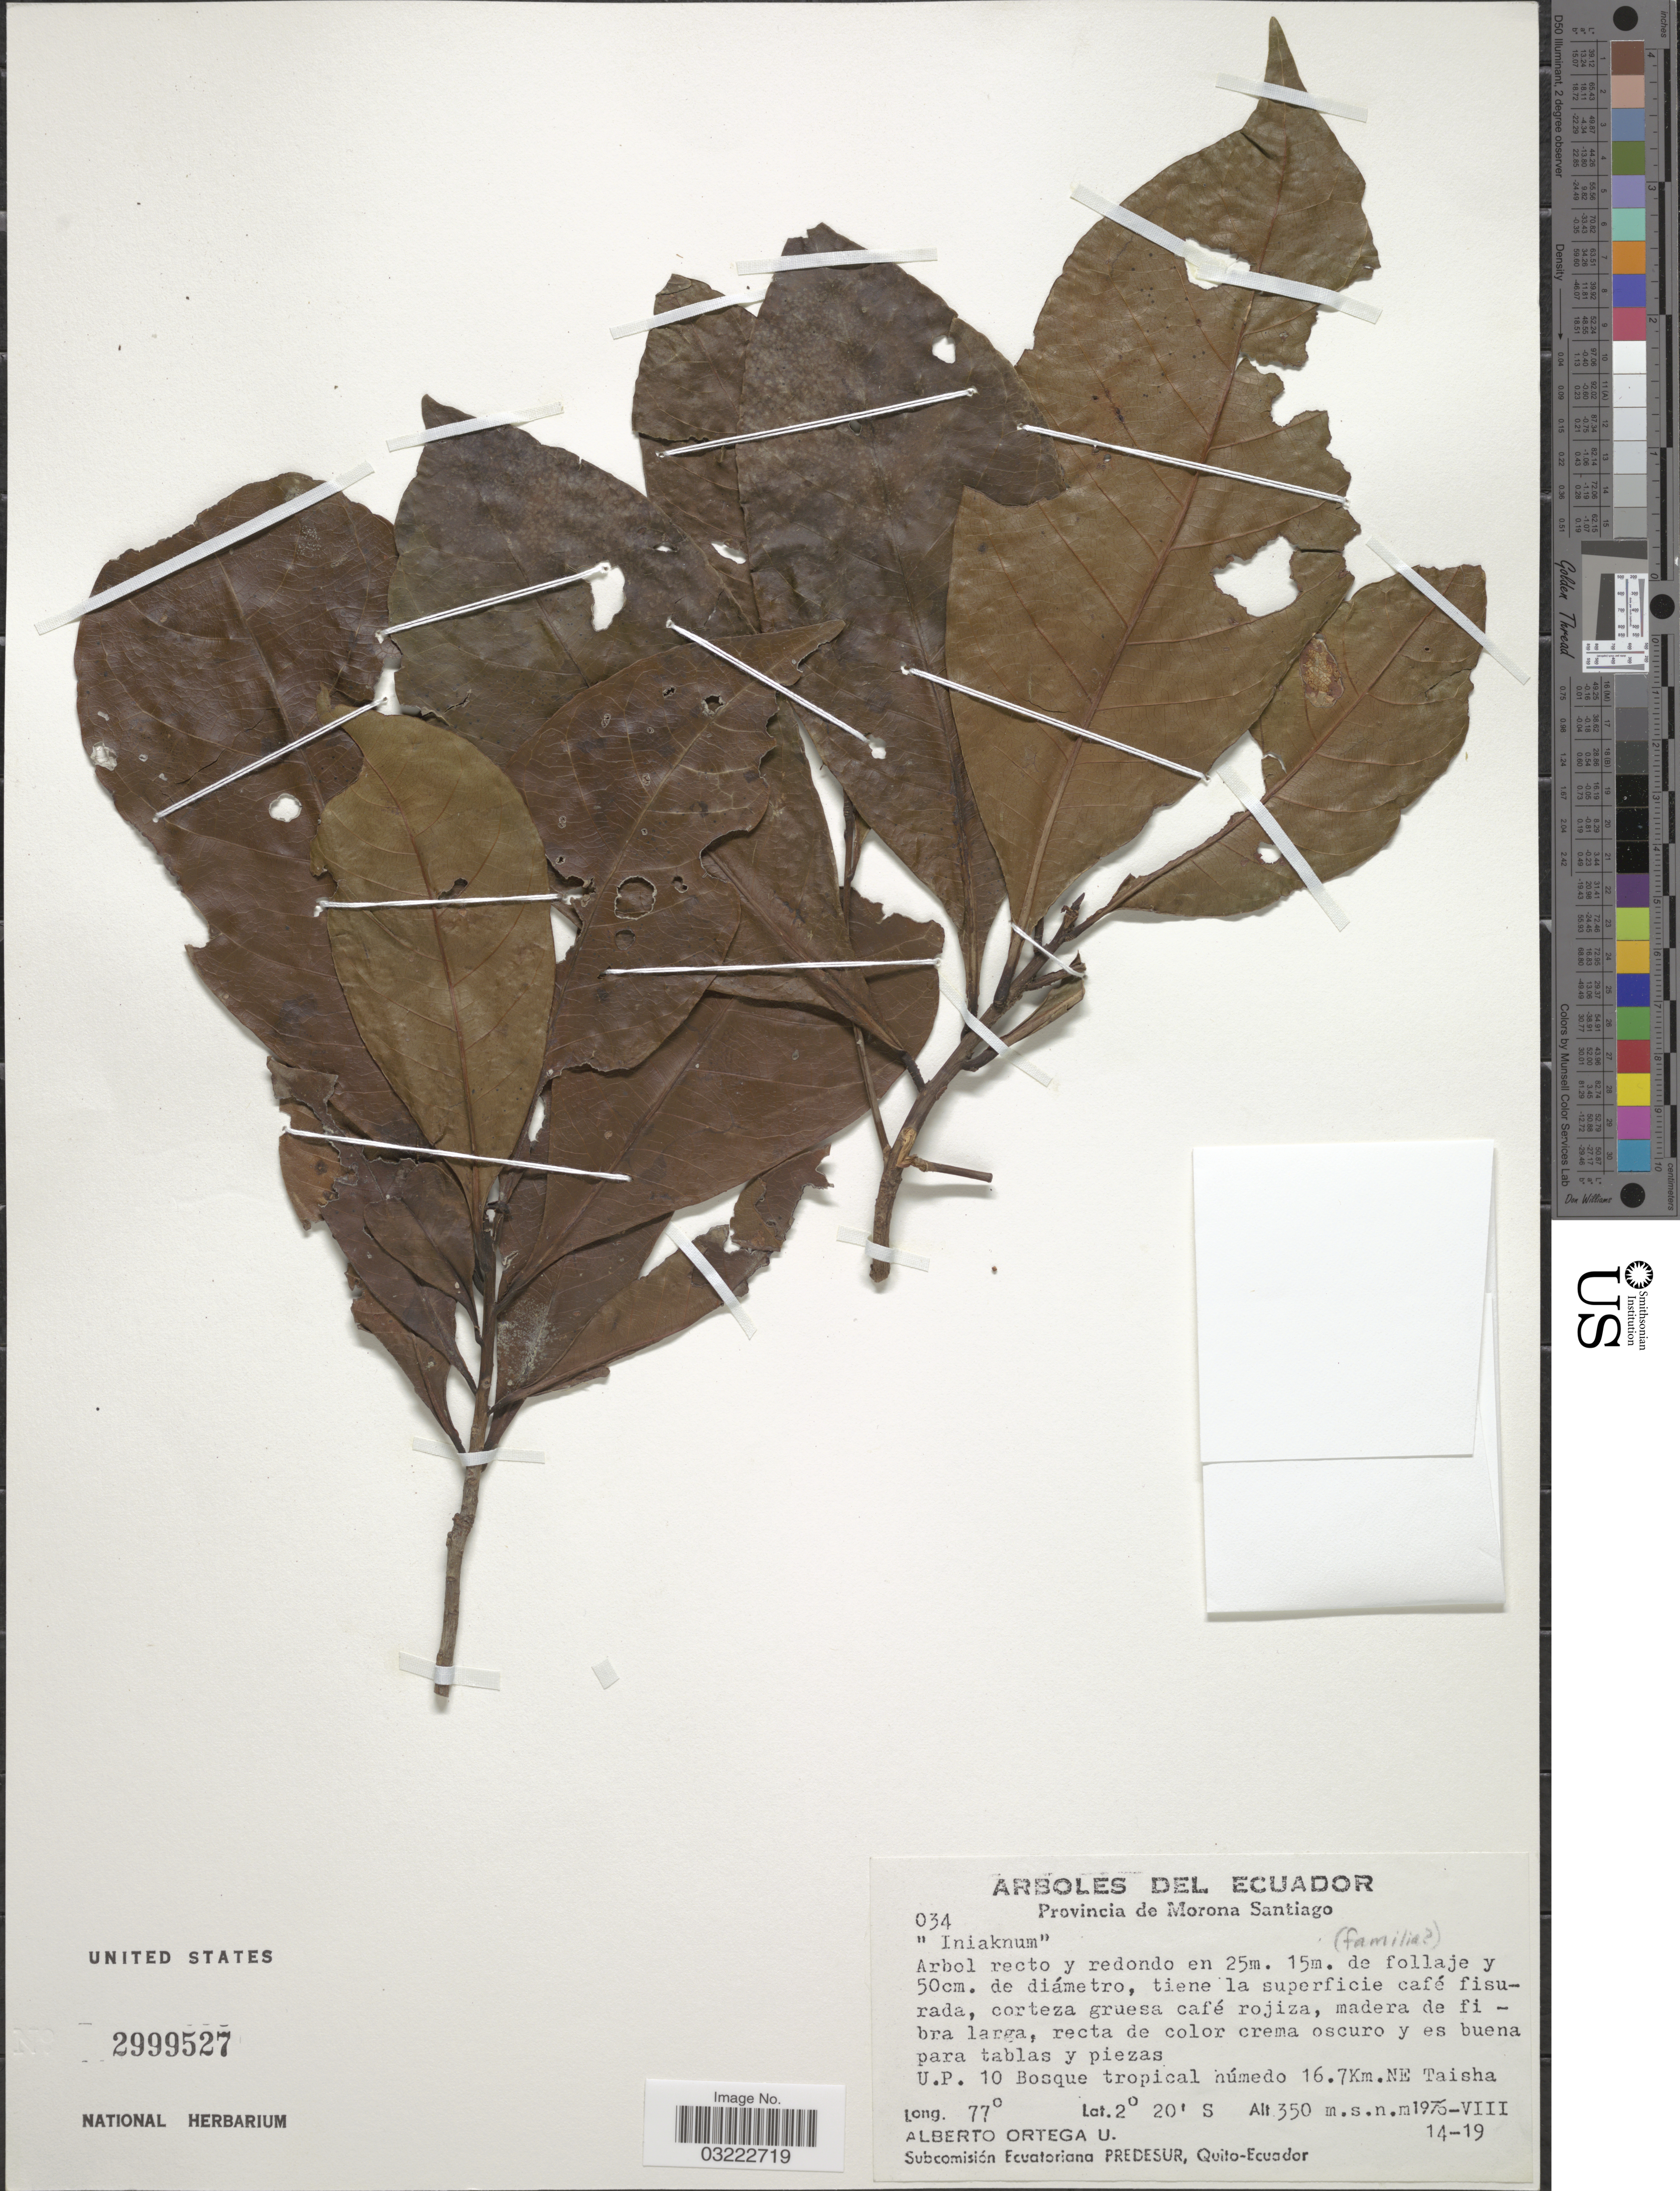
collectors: A. T. Ortega U.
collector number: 034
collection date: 1976-08-14/1976-08-19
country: Ecuador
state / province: Morona-Santiago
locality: U.P. 10 Bosque tropical húmedo 16. 7Km. NE Taisha.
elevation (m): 350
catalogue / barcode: US 2999527